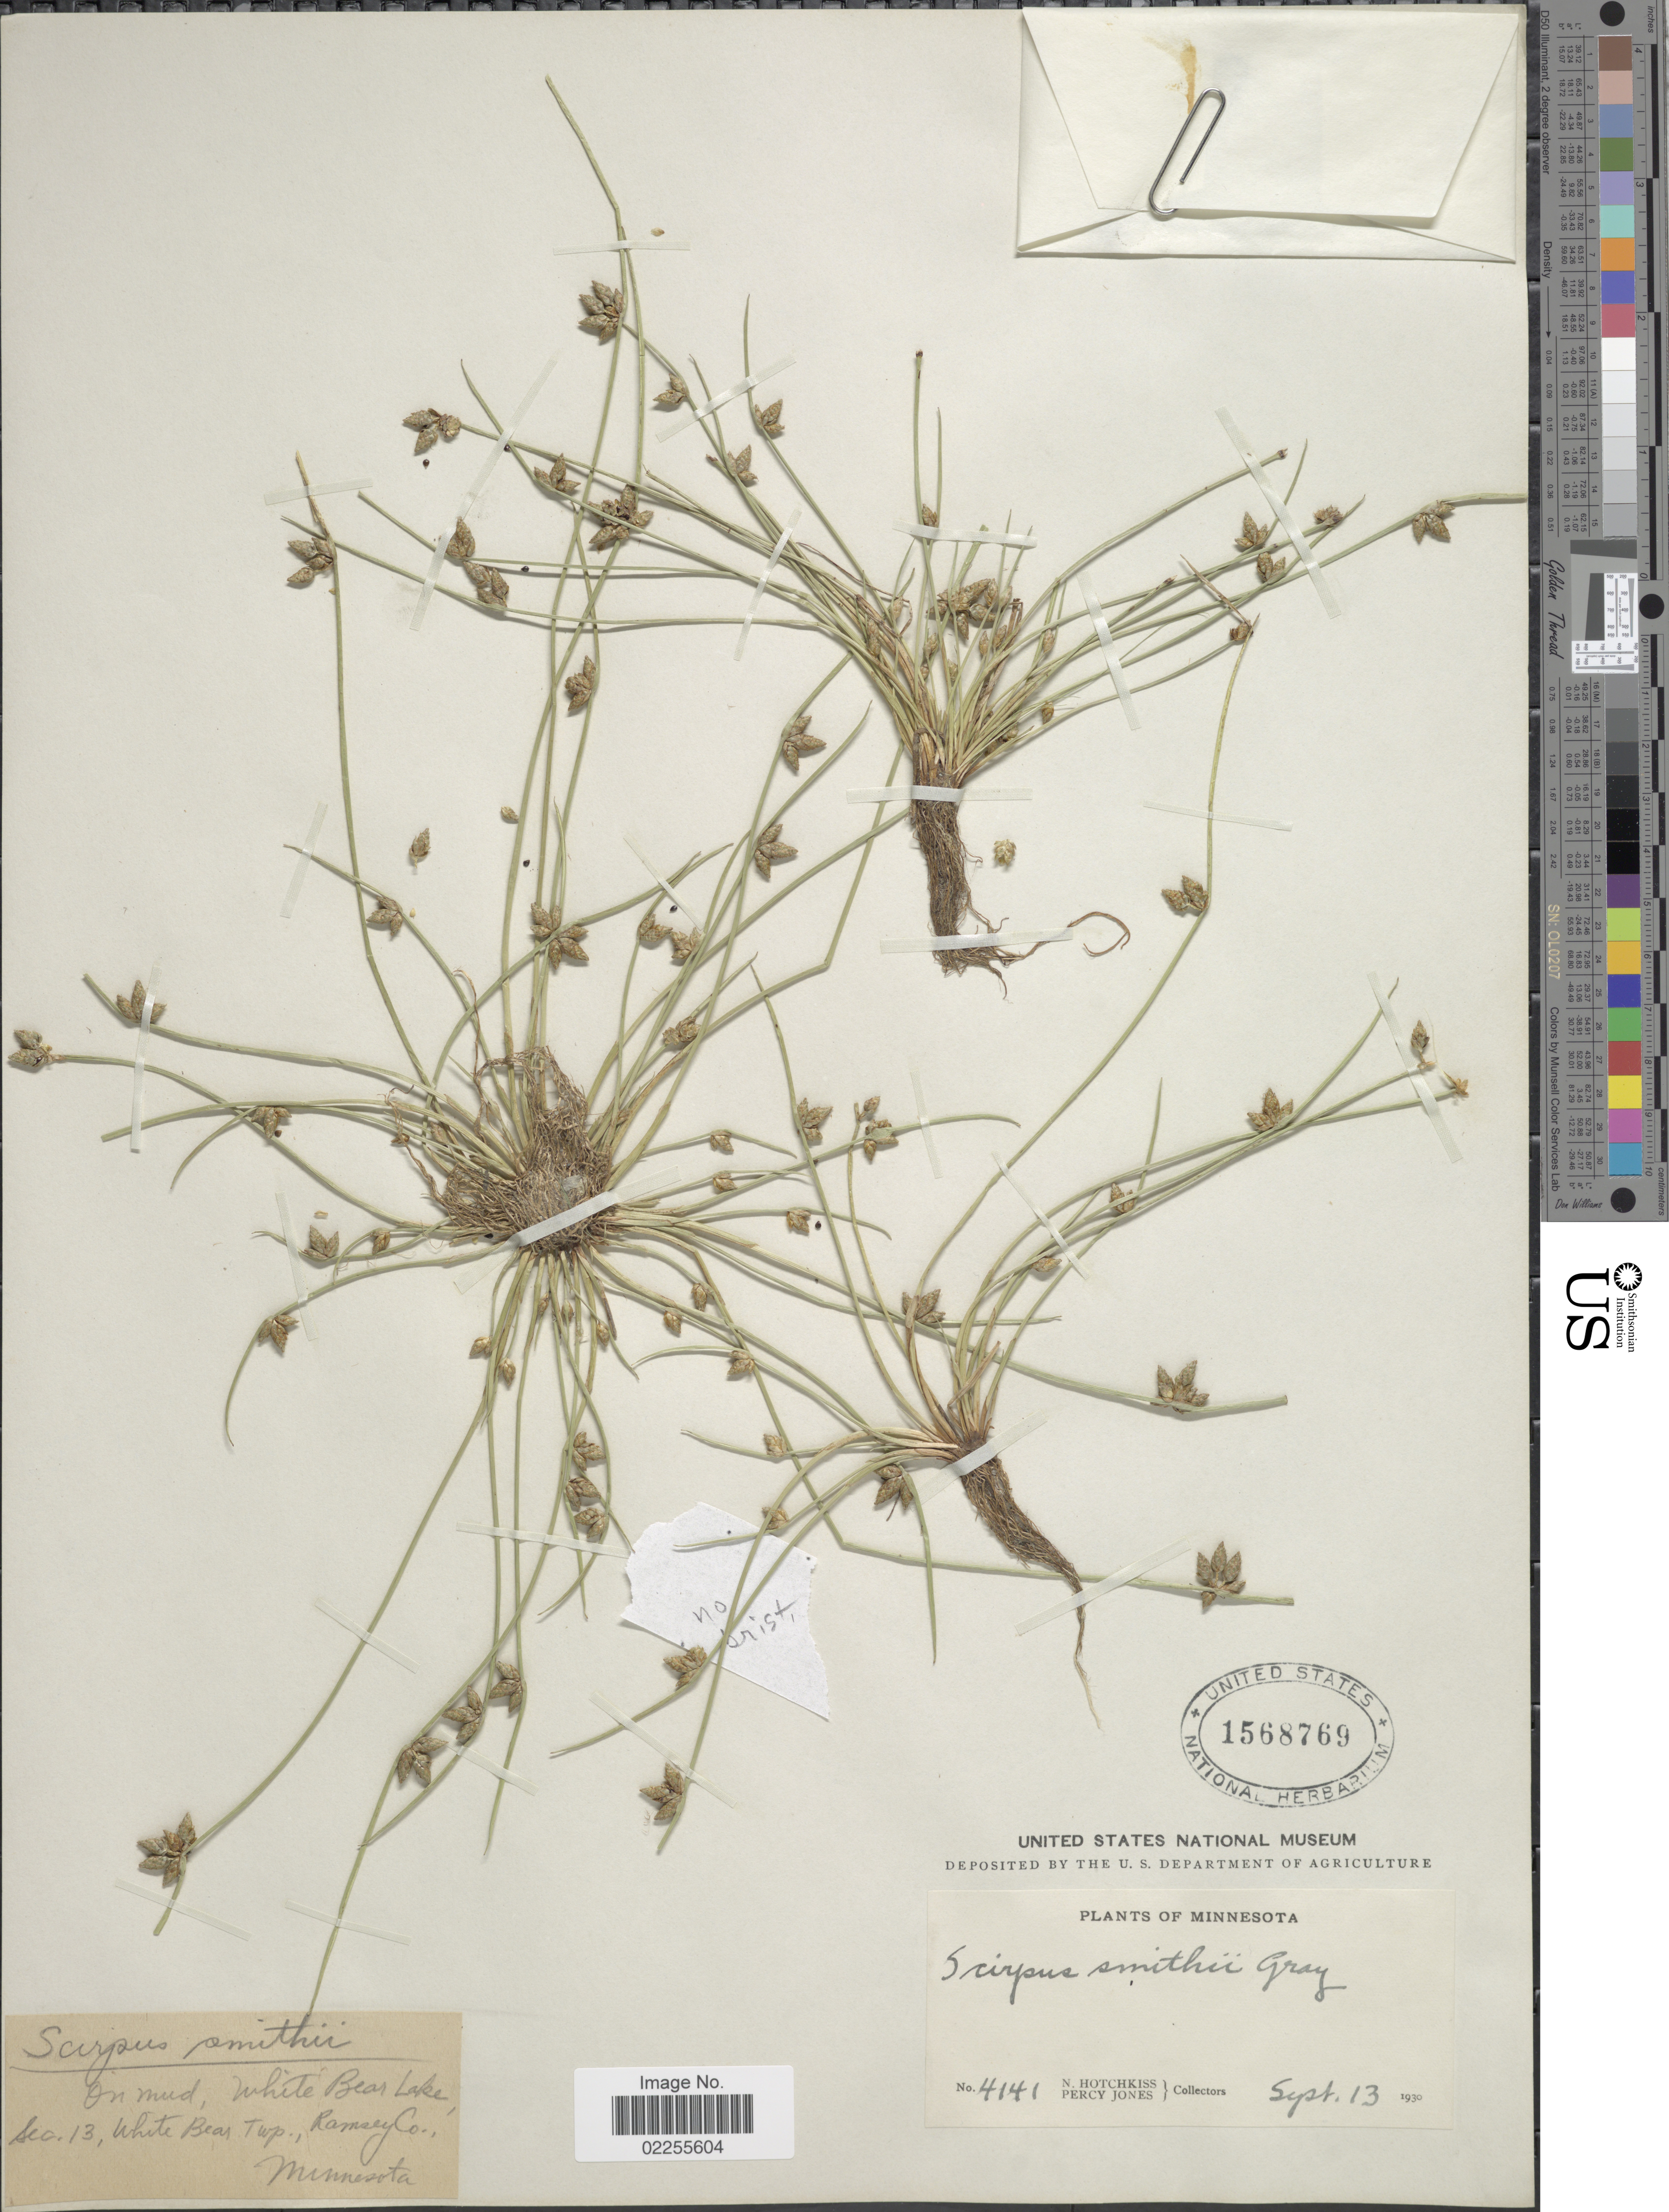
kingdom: Plantae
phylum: Tracheophyta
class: Liliopsida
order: Poales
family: Cyperaceae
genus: Schoenoplectus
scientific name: Schoenoplectus smithii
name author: (A. Gray) Soják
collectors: N. Hotchkiss & P. Jones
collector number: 4141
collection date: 1930-09-13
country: United States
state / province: Minnesota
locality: On mud, White Bear Lake, sec. 13, White Bear Twp., Ramsey Co.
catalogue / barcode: US 1568769